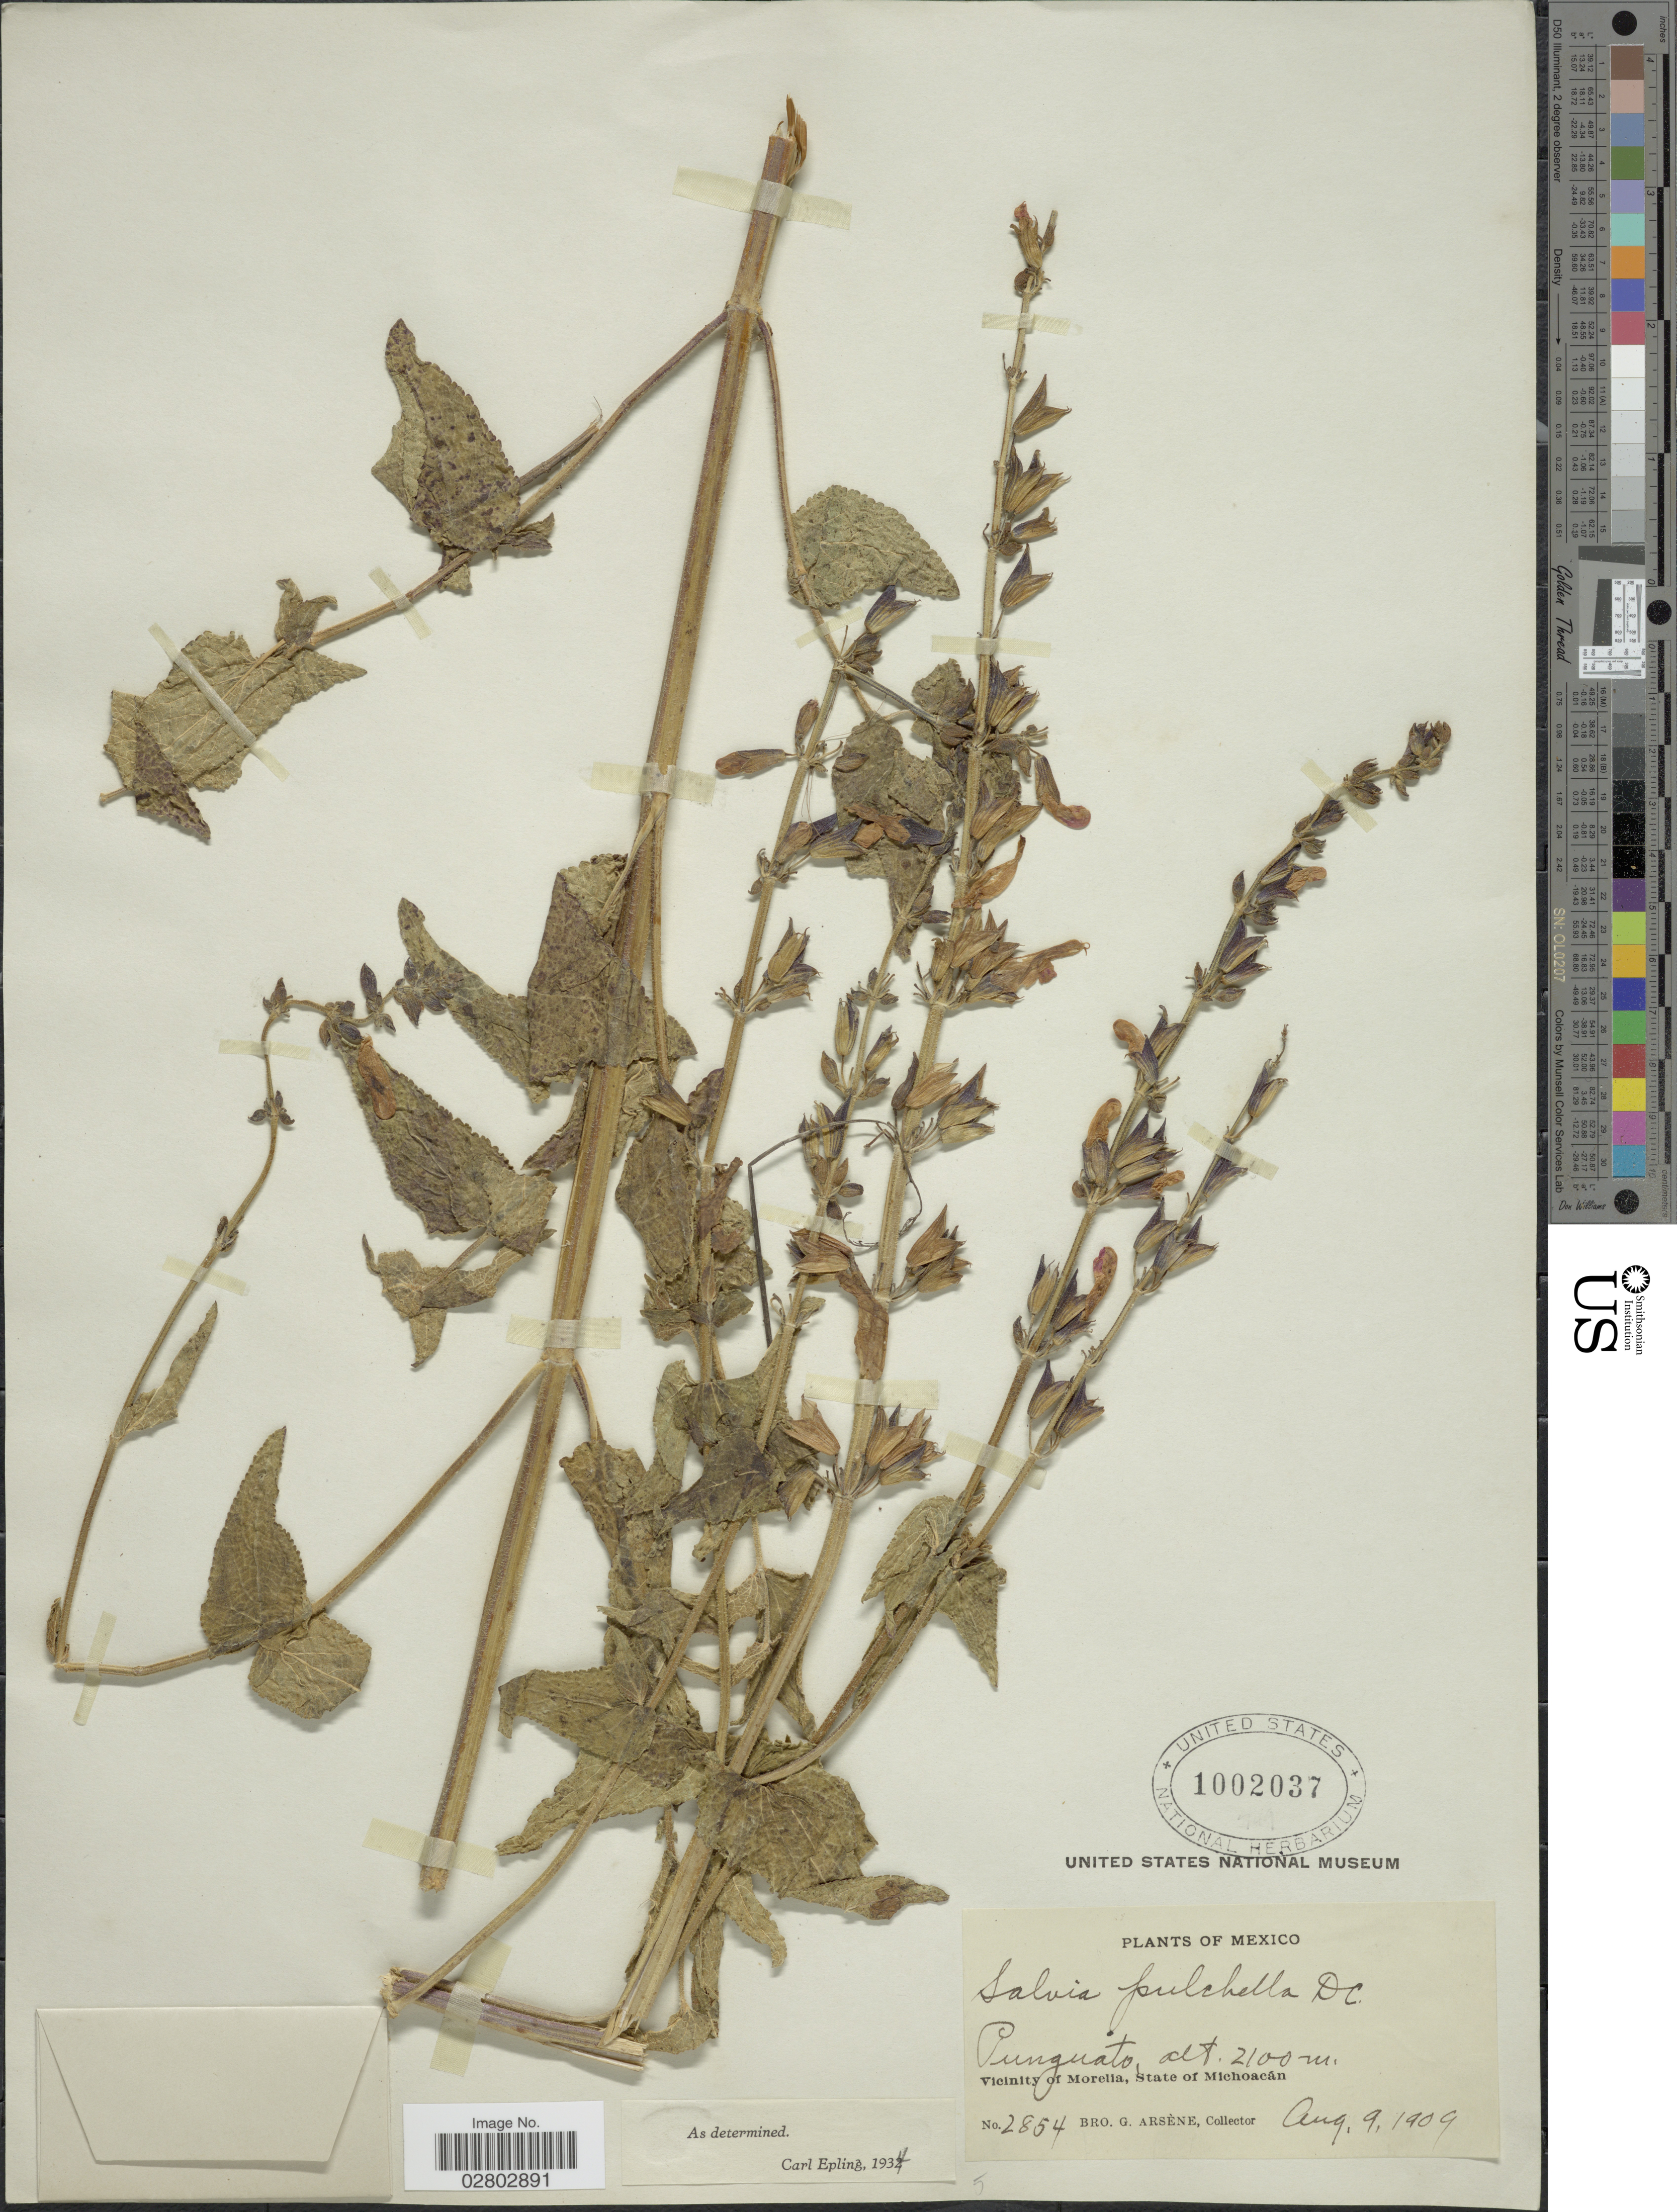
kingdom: Plantae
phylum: Tracheophyta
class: Magnoliopsida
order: Lamiales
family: Lamiaceae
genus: Salvia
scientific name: Salvia pulchella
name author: DC.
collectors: Bro. G. Arsène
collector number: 2854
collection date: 1909-08-09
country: Mexico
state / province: Michoacán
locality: Punguato, Vicinity of Morelia, State Michoacán.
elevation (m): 2100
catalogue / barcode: US 1002037